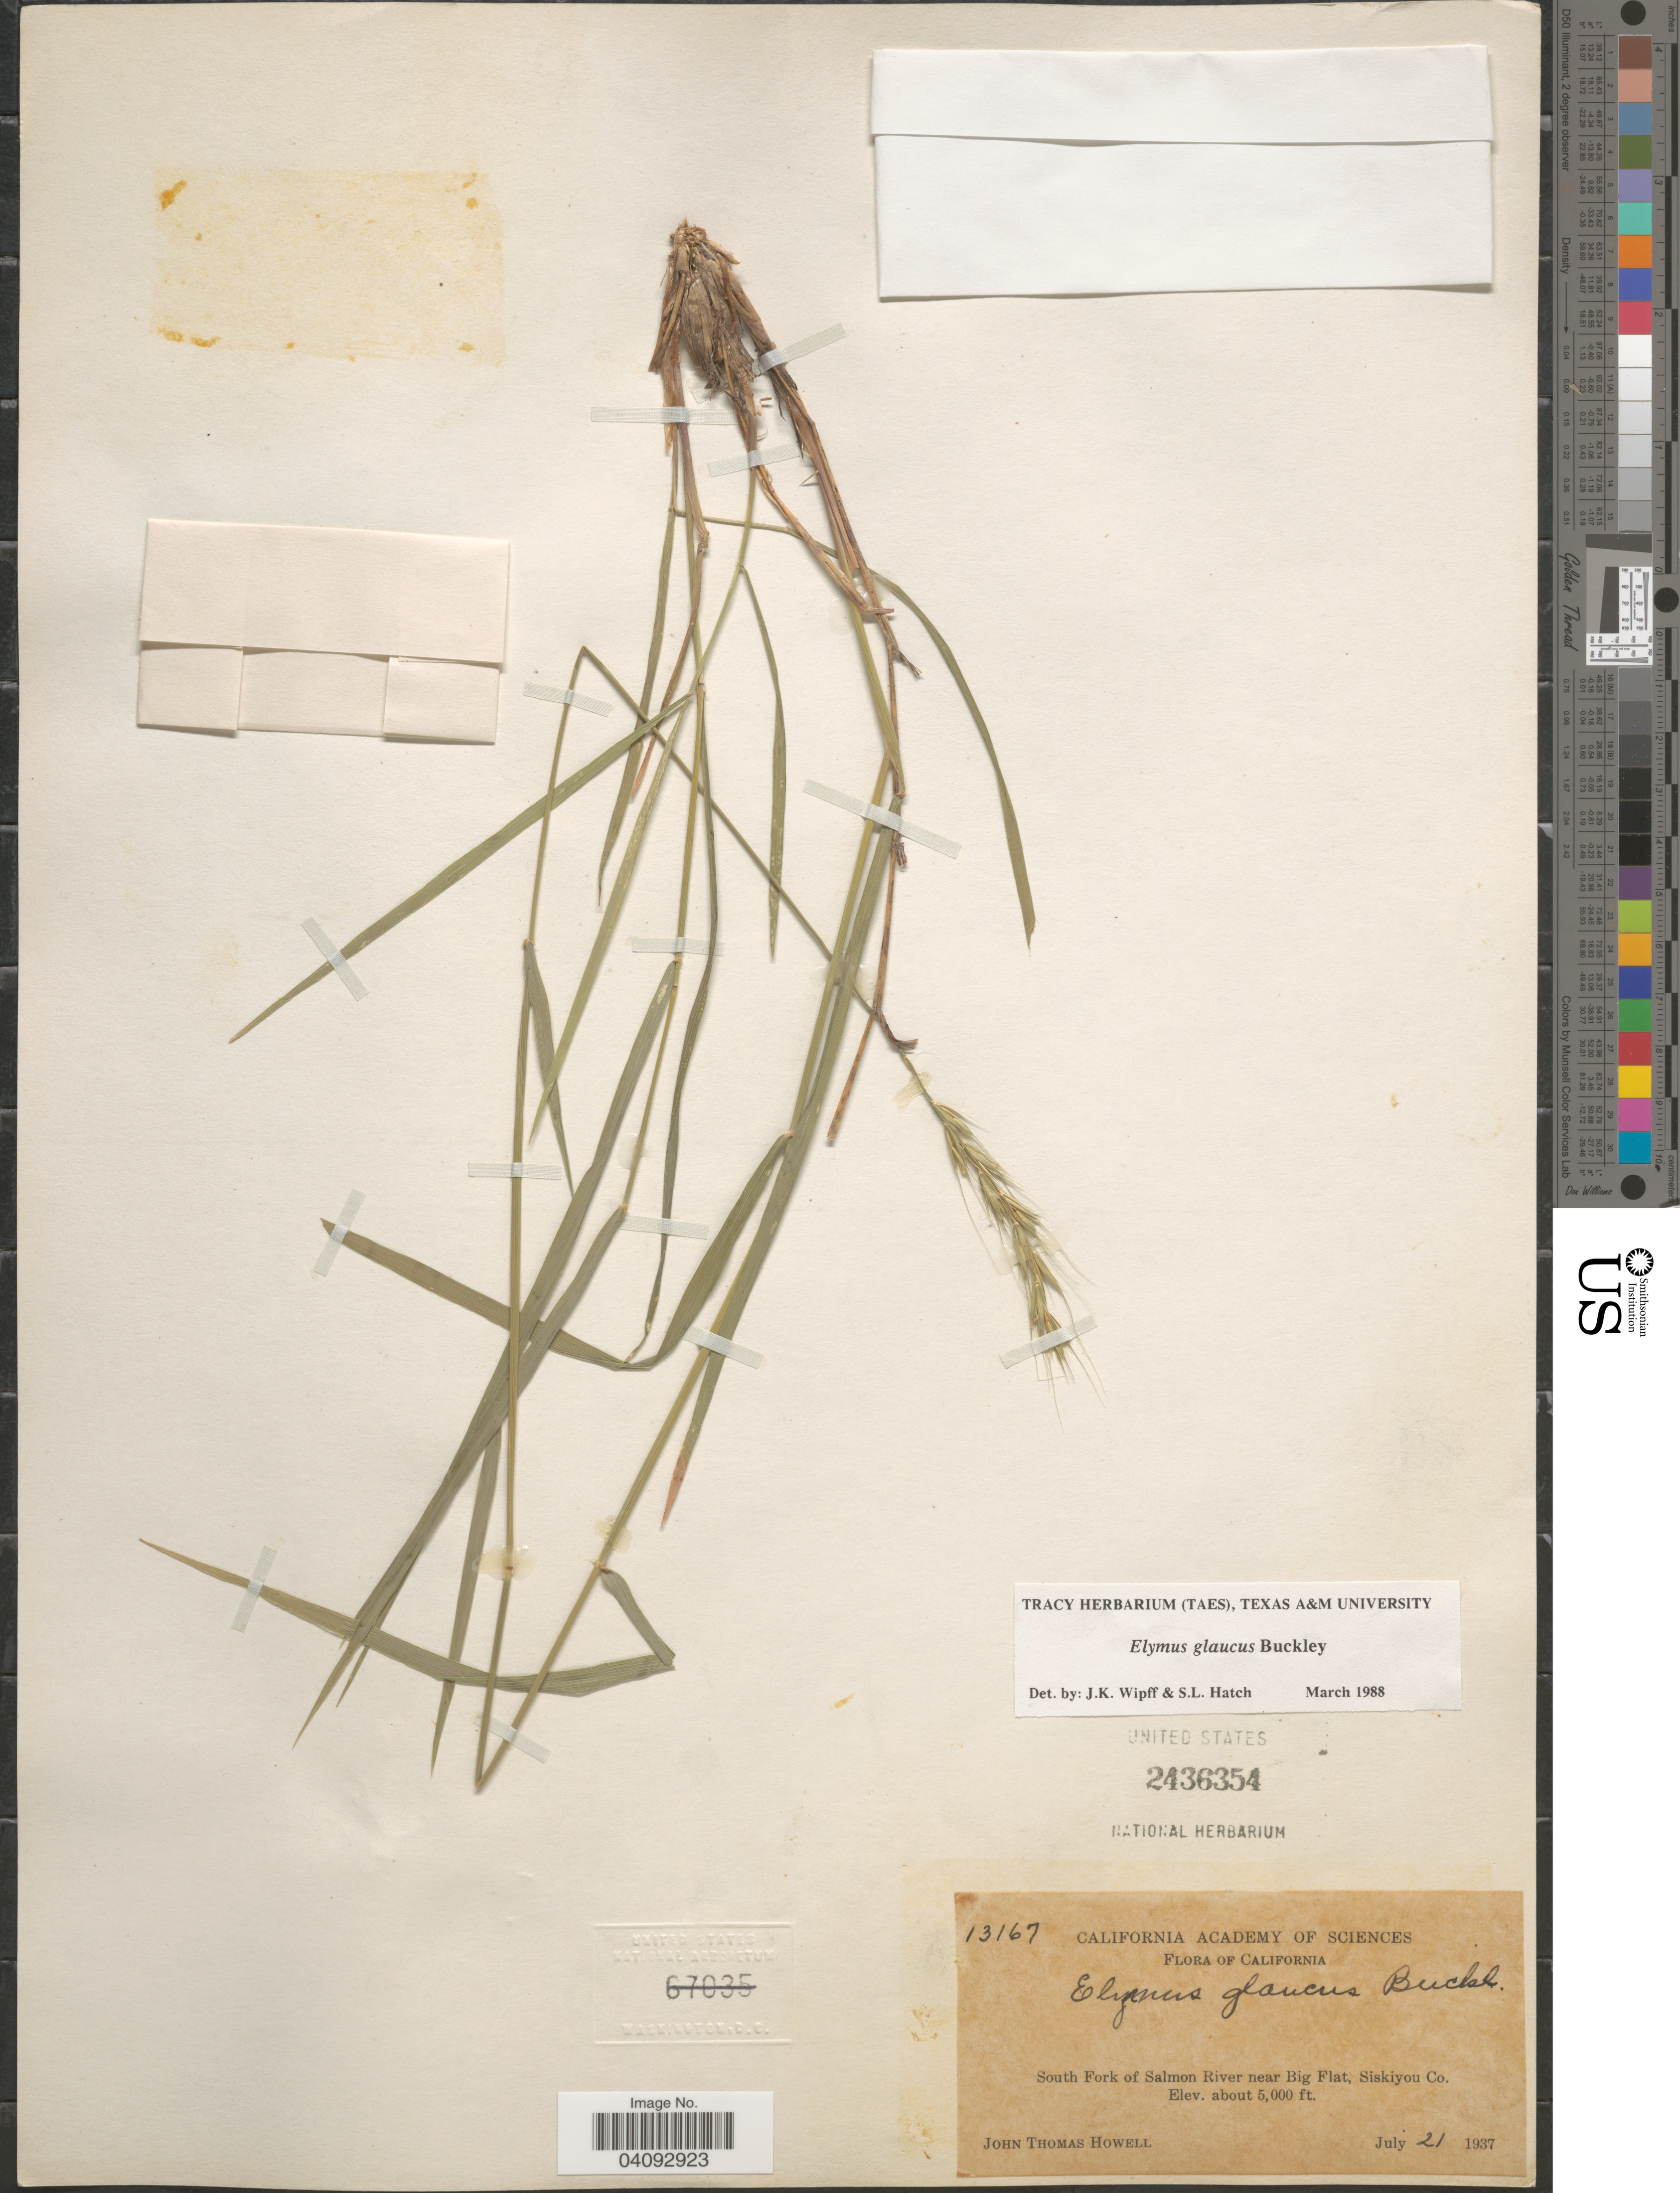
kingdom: Plantae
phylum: Tracheophyta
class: Liliopsida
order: Poales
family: Poaceae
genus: Elymus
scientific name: Elymus glaucus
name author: Buckley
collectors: J. T. Howell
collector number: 13167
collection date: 1937-07-21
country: United States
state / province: California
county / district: Siskiyou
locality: South Fork of Salmon River near Big Flat, Siskiyou Co.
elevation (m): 1524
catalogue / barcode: US 2436354